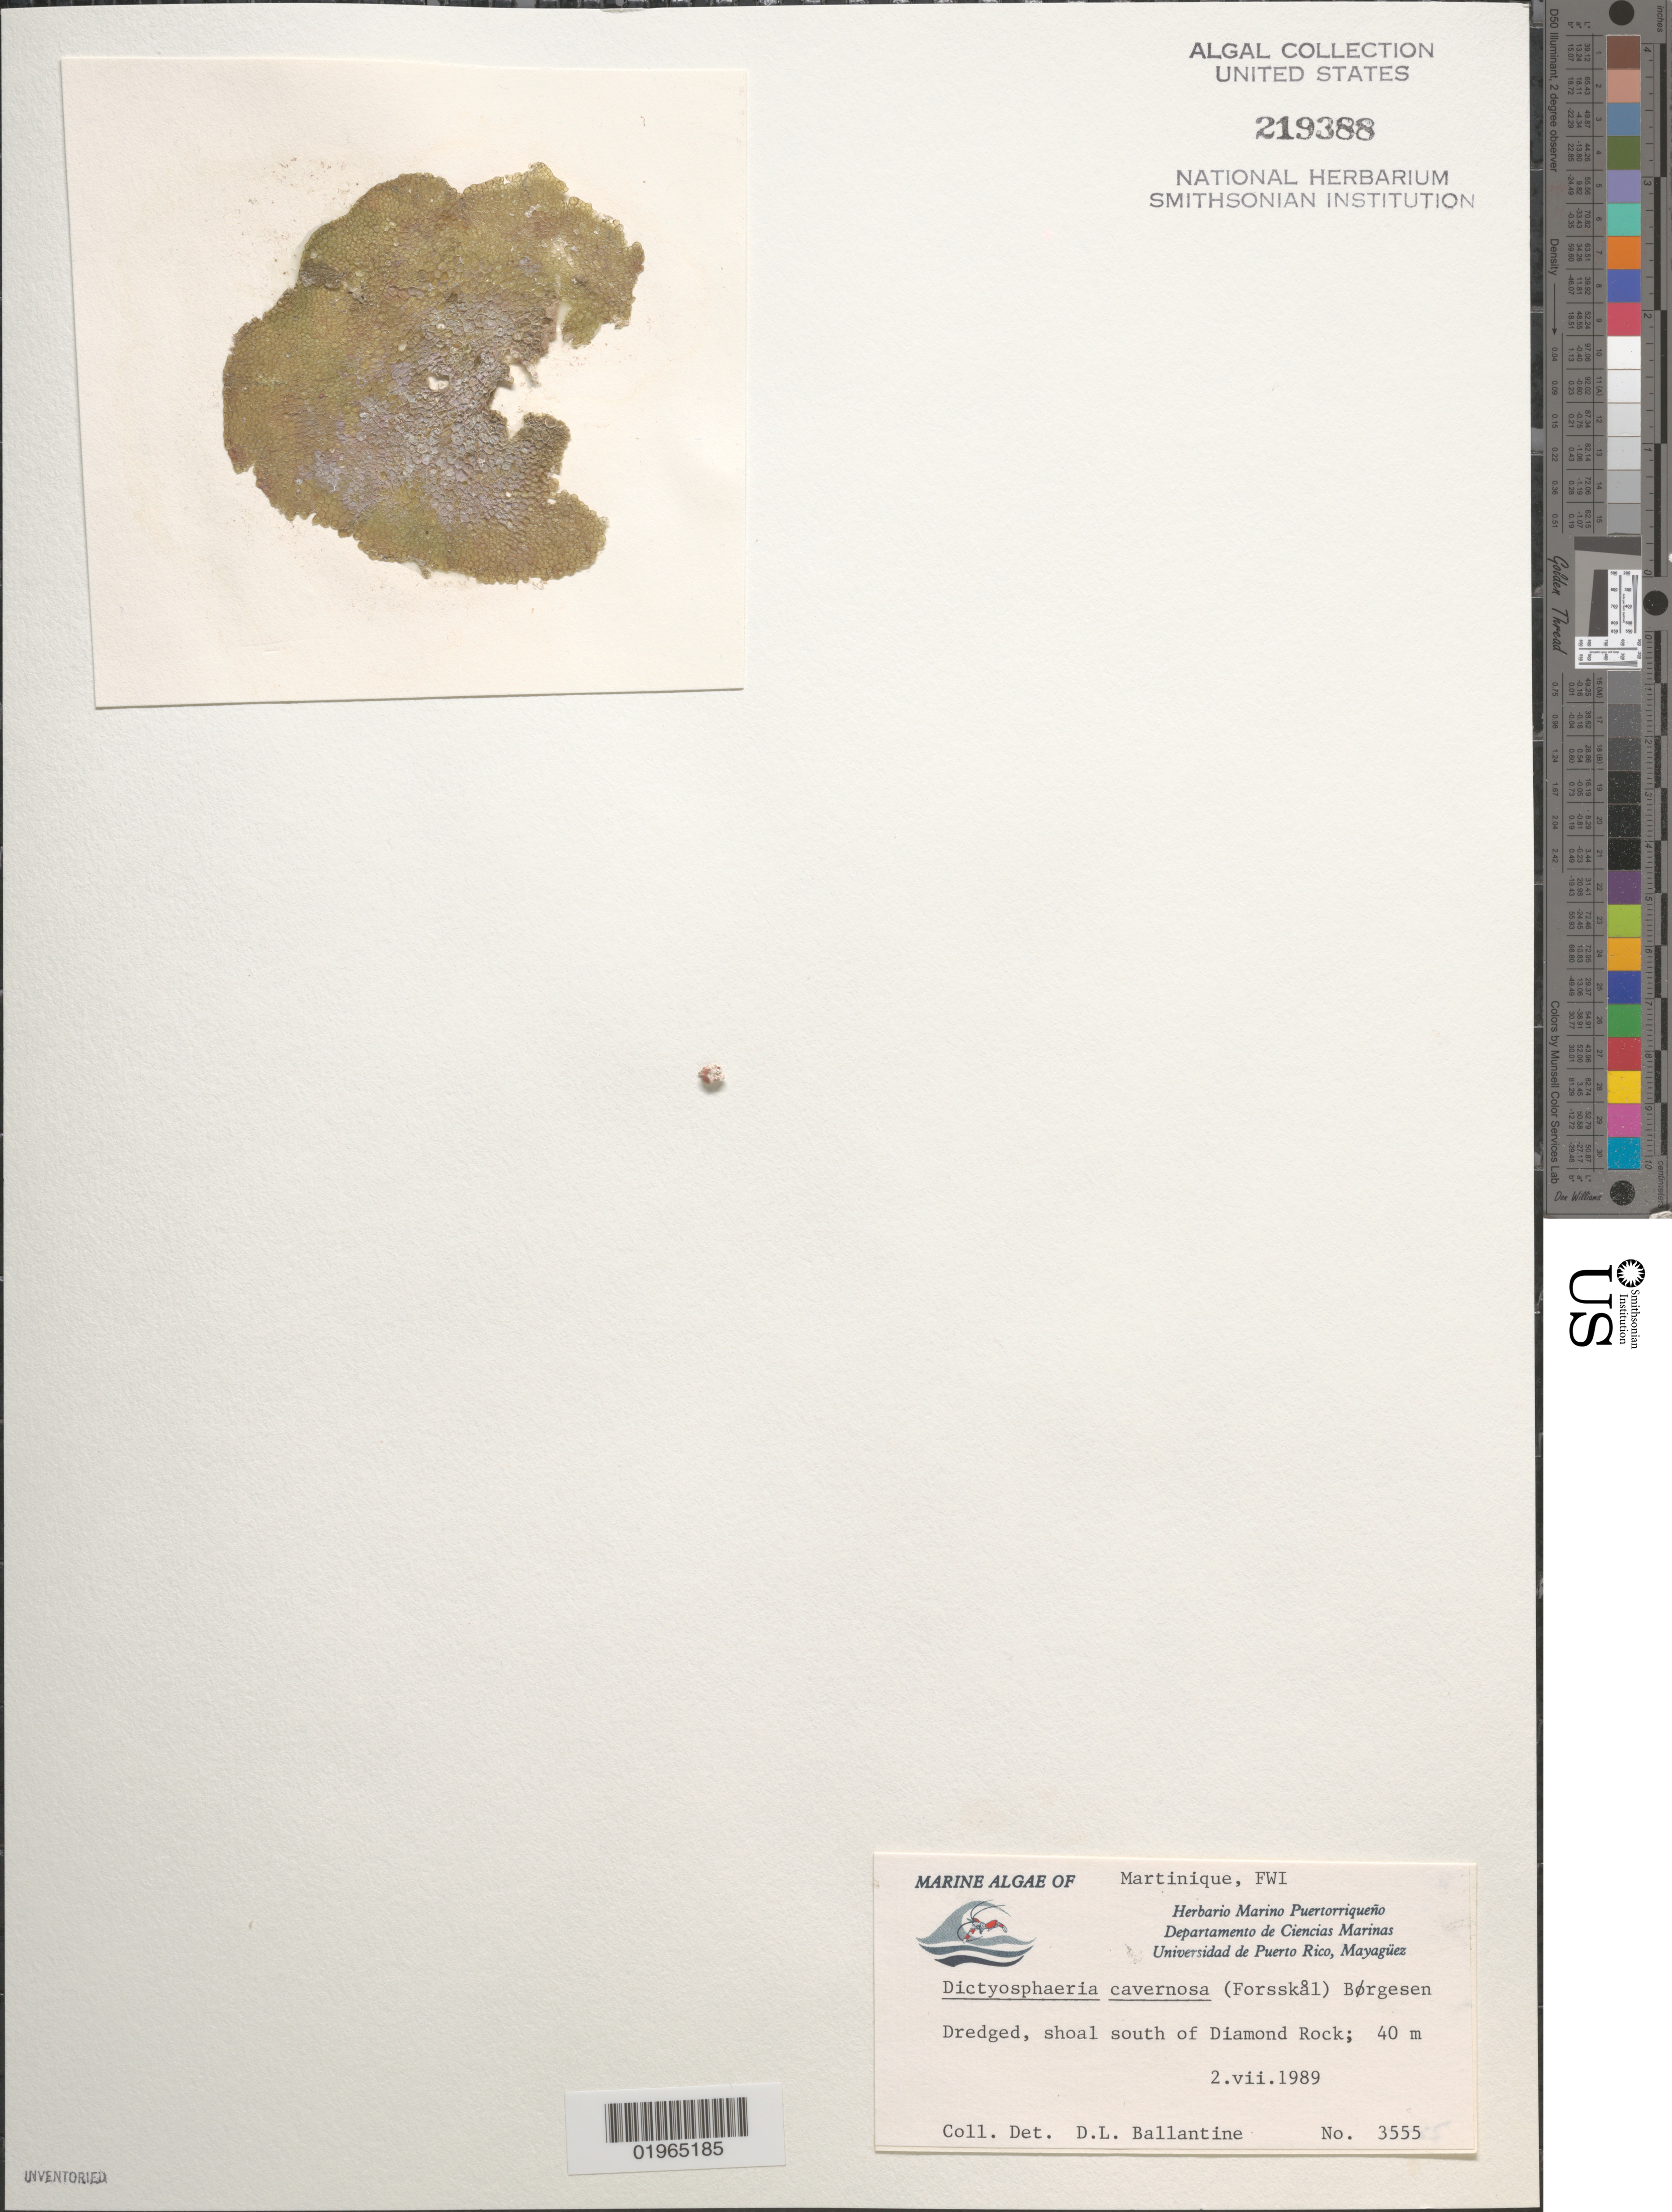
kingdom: Plantae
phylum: Chlorophyta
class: Ulvophyceae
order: Siphonocladales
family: Siphonocladaceae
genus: Dictyosphaeria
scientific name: Dictyosphaeria cavernosa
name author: (Forssk.) Børgesen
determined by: Ballantine, D. L.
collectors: D.L. Ballantine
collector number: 3555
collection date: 1989-07-02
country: Martinique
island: Martinique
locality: Dredged, shoal south of Diamond Rock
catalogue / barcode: US 219388